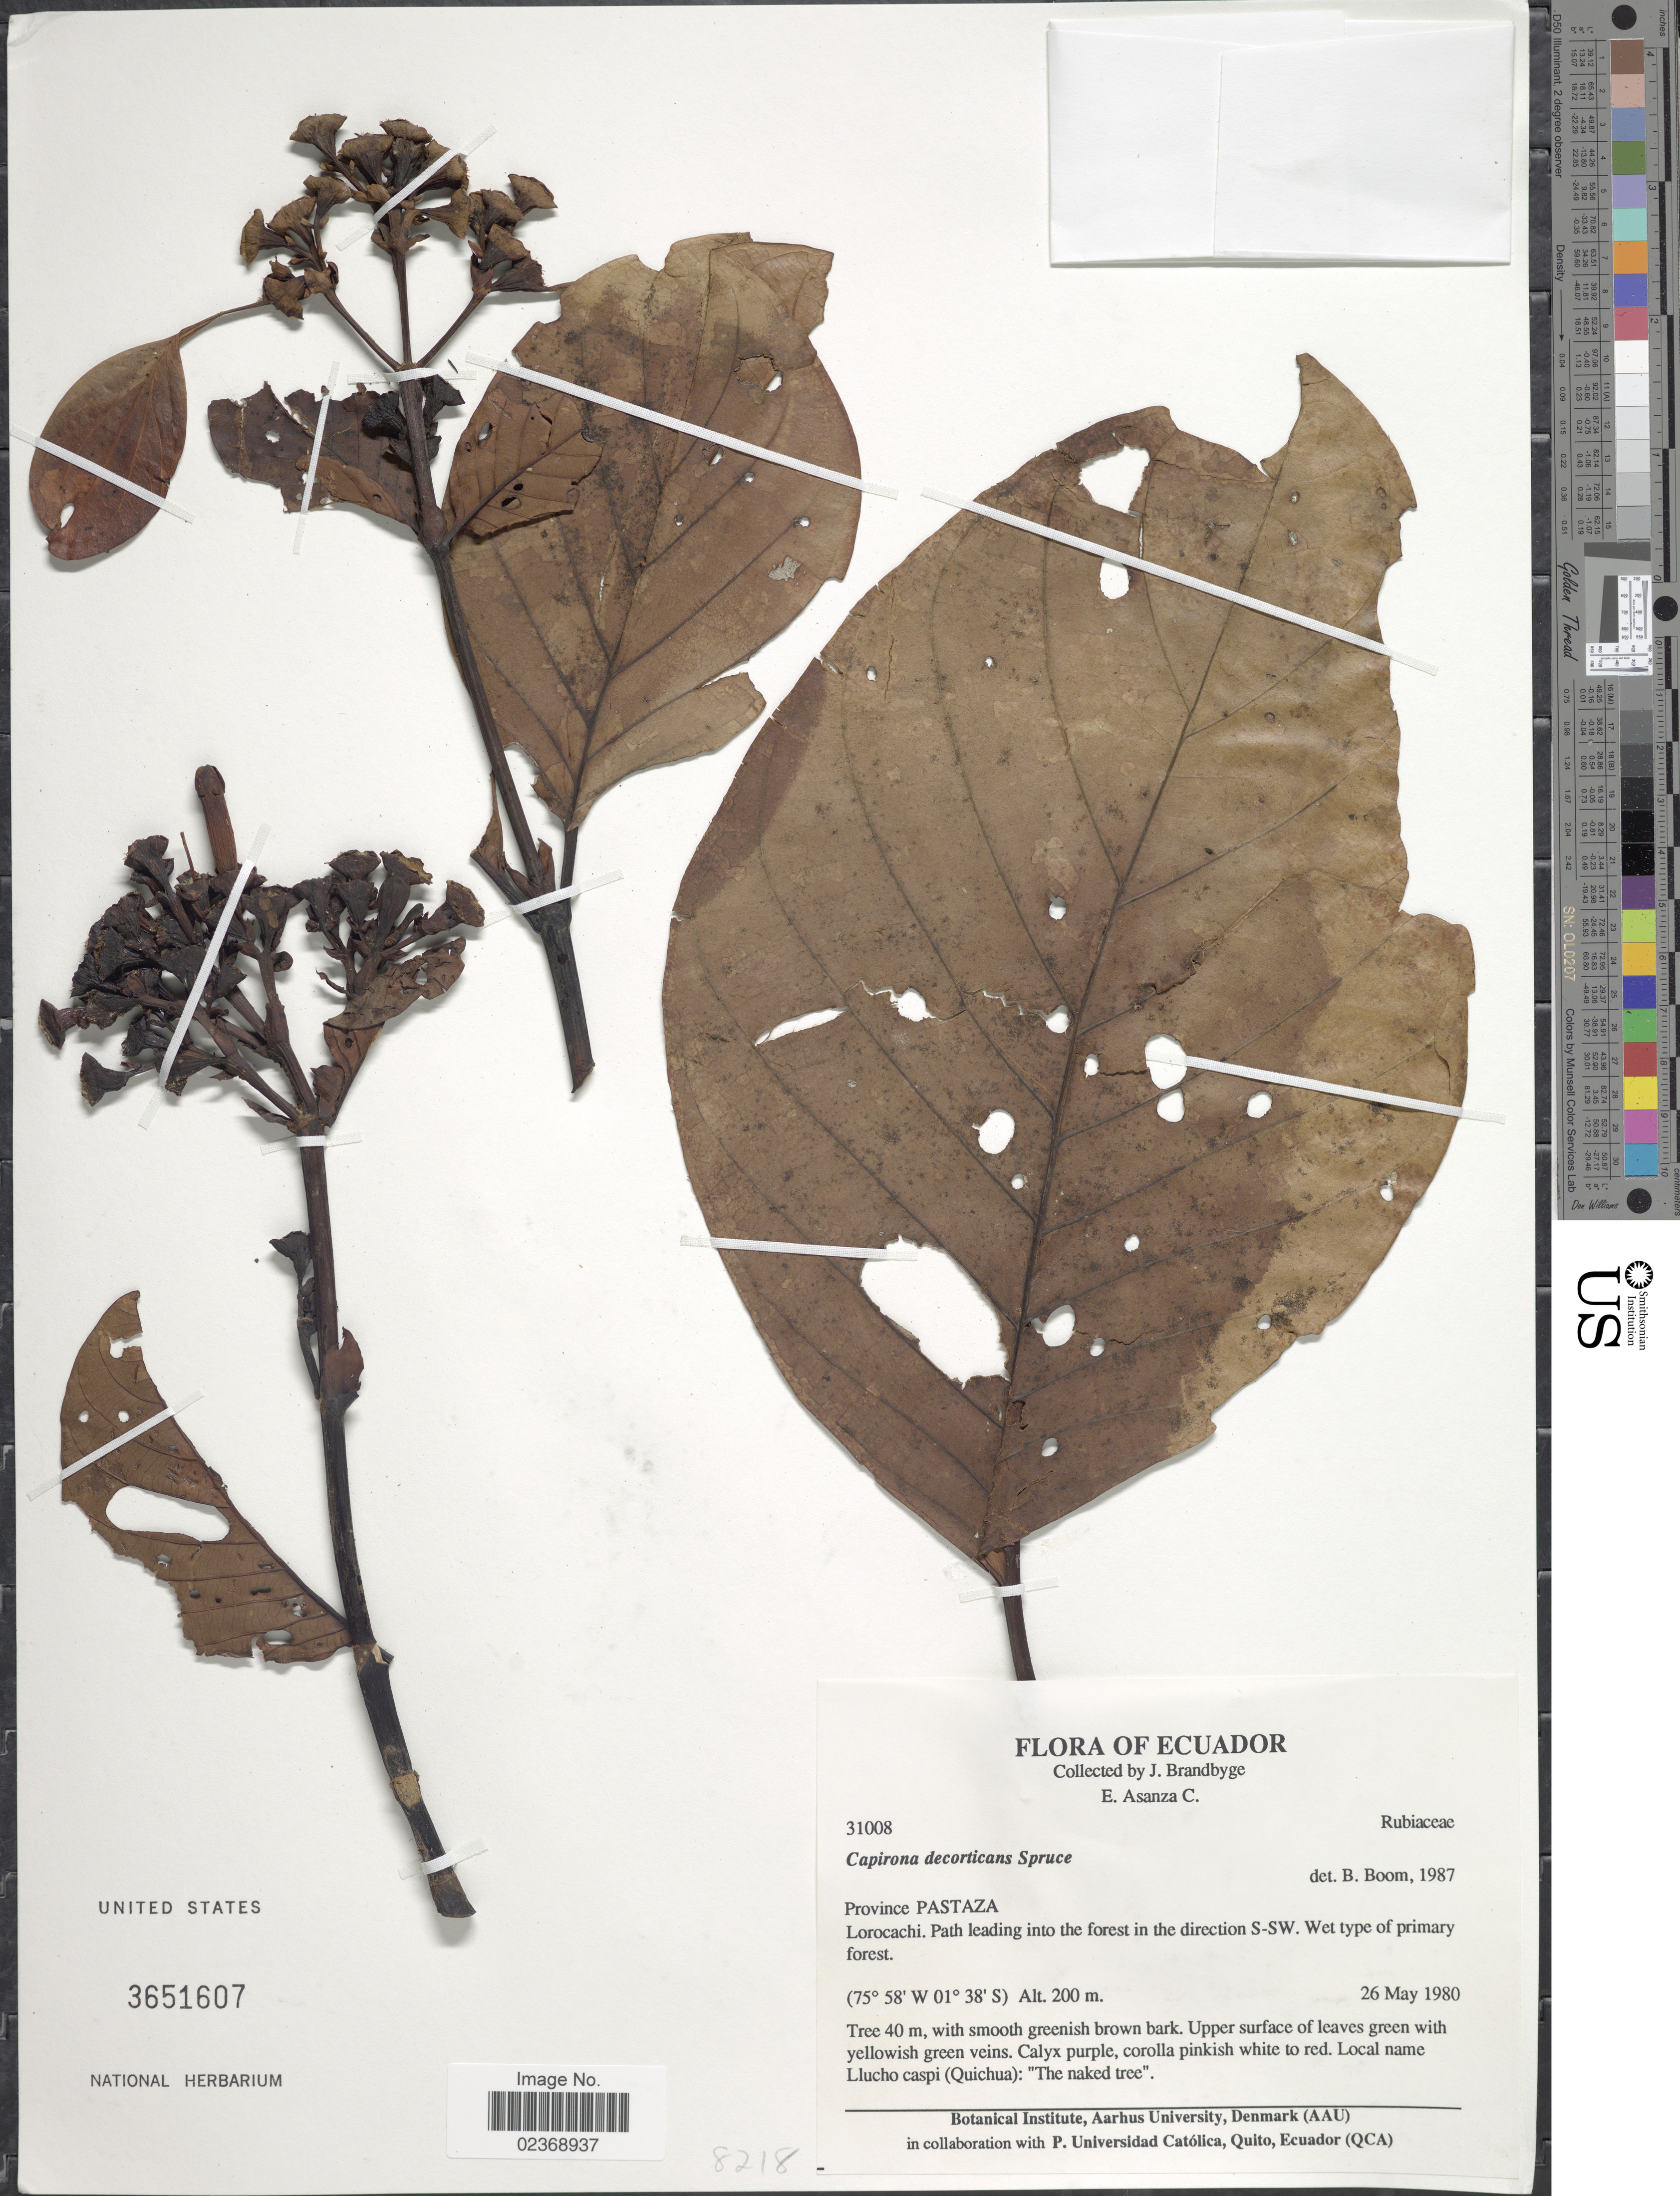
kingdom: Plantae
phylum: Tracheophyta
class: Magnoliopsida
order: Gentianales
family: Rubiaceae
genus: Capirona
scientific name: Capirona decorticans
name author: Spruce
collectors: J. Brandbyge & E. Asanza C.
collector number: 31008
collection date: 1980-05-26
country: Ecuador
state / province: Pastaza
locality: Lorocachi. Path leading into the forest in the direction S-SW.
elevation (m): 200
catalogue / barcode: US 3651607